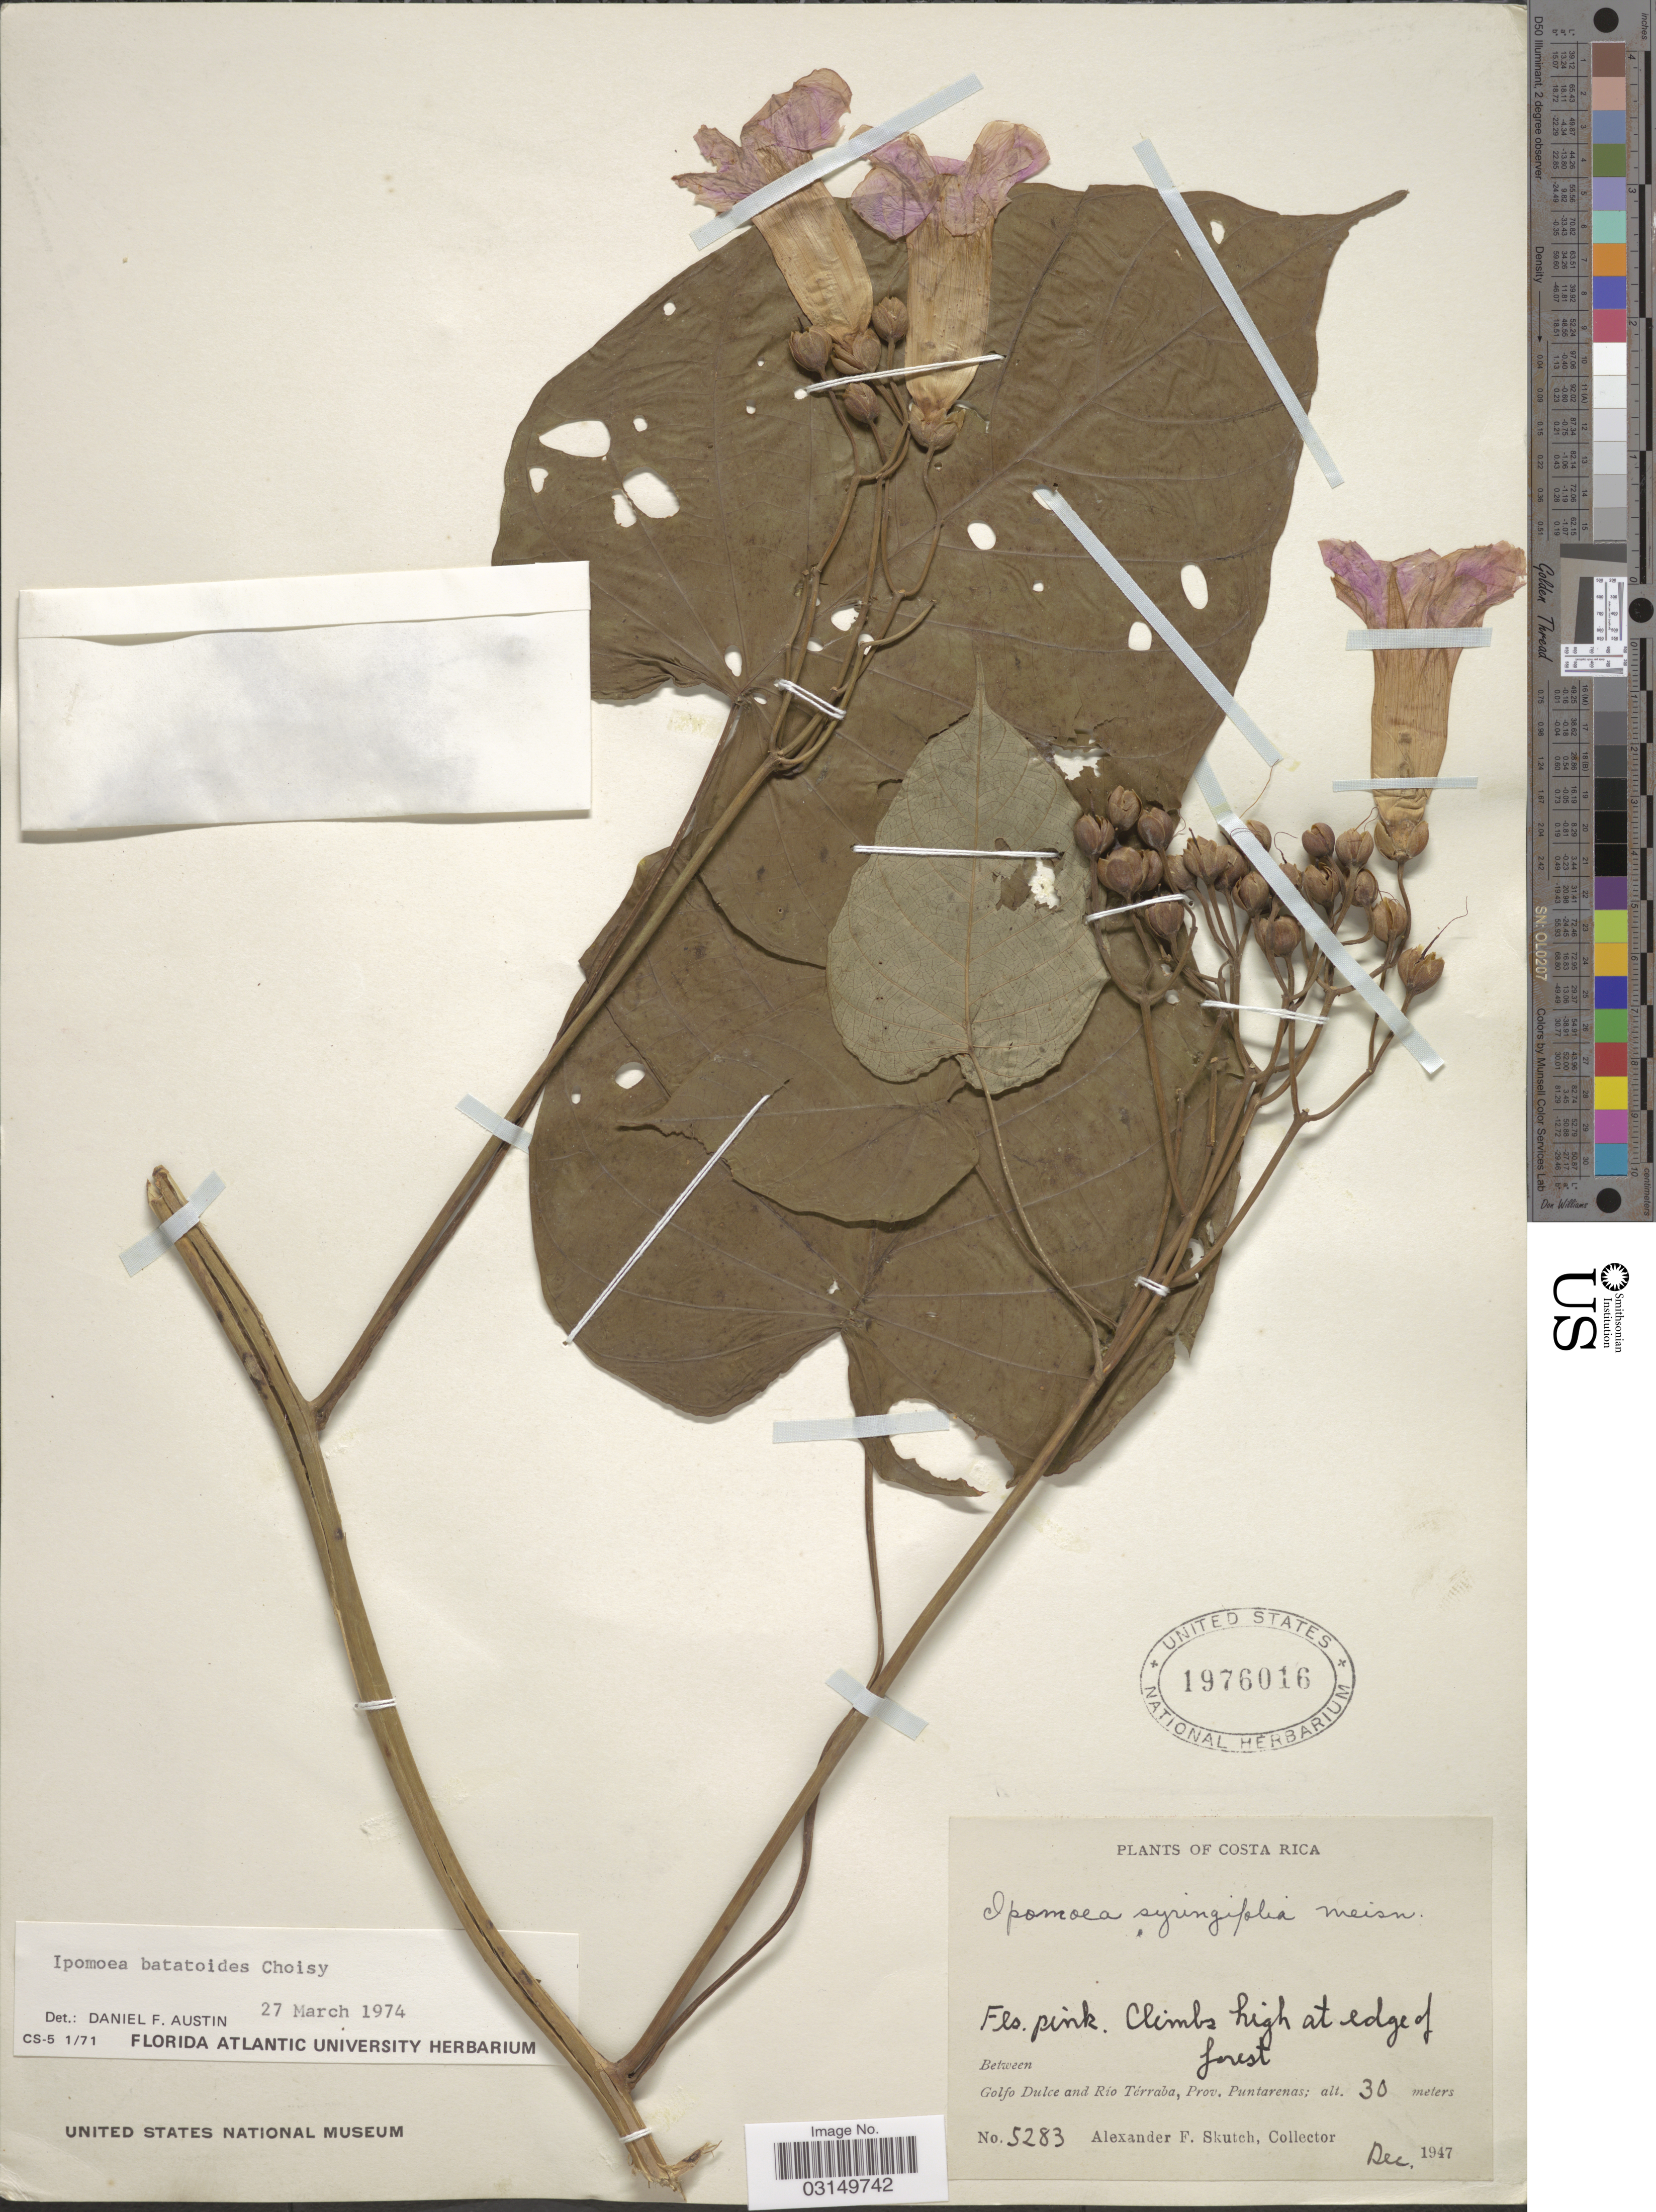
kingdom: Plantae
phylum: Tracheophyta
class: Magnoliopsida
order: Solanales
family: Convolvulaceae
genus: Ipomoea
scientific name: Ipomoea batatoides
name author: Choisy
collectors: A. F. Skutch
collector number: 5283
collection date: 1947-12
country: Costa Rica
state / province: Puntarenas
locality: Between Golfo Dulce and Río Térraba, Prov. Puntarenas.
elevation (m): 30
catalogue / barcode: US 1976016